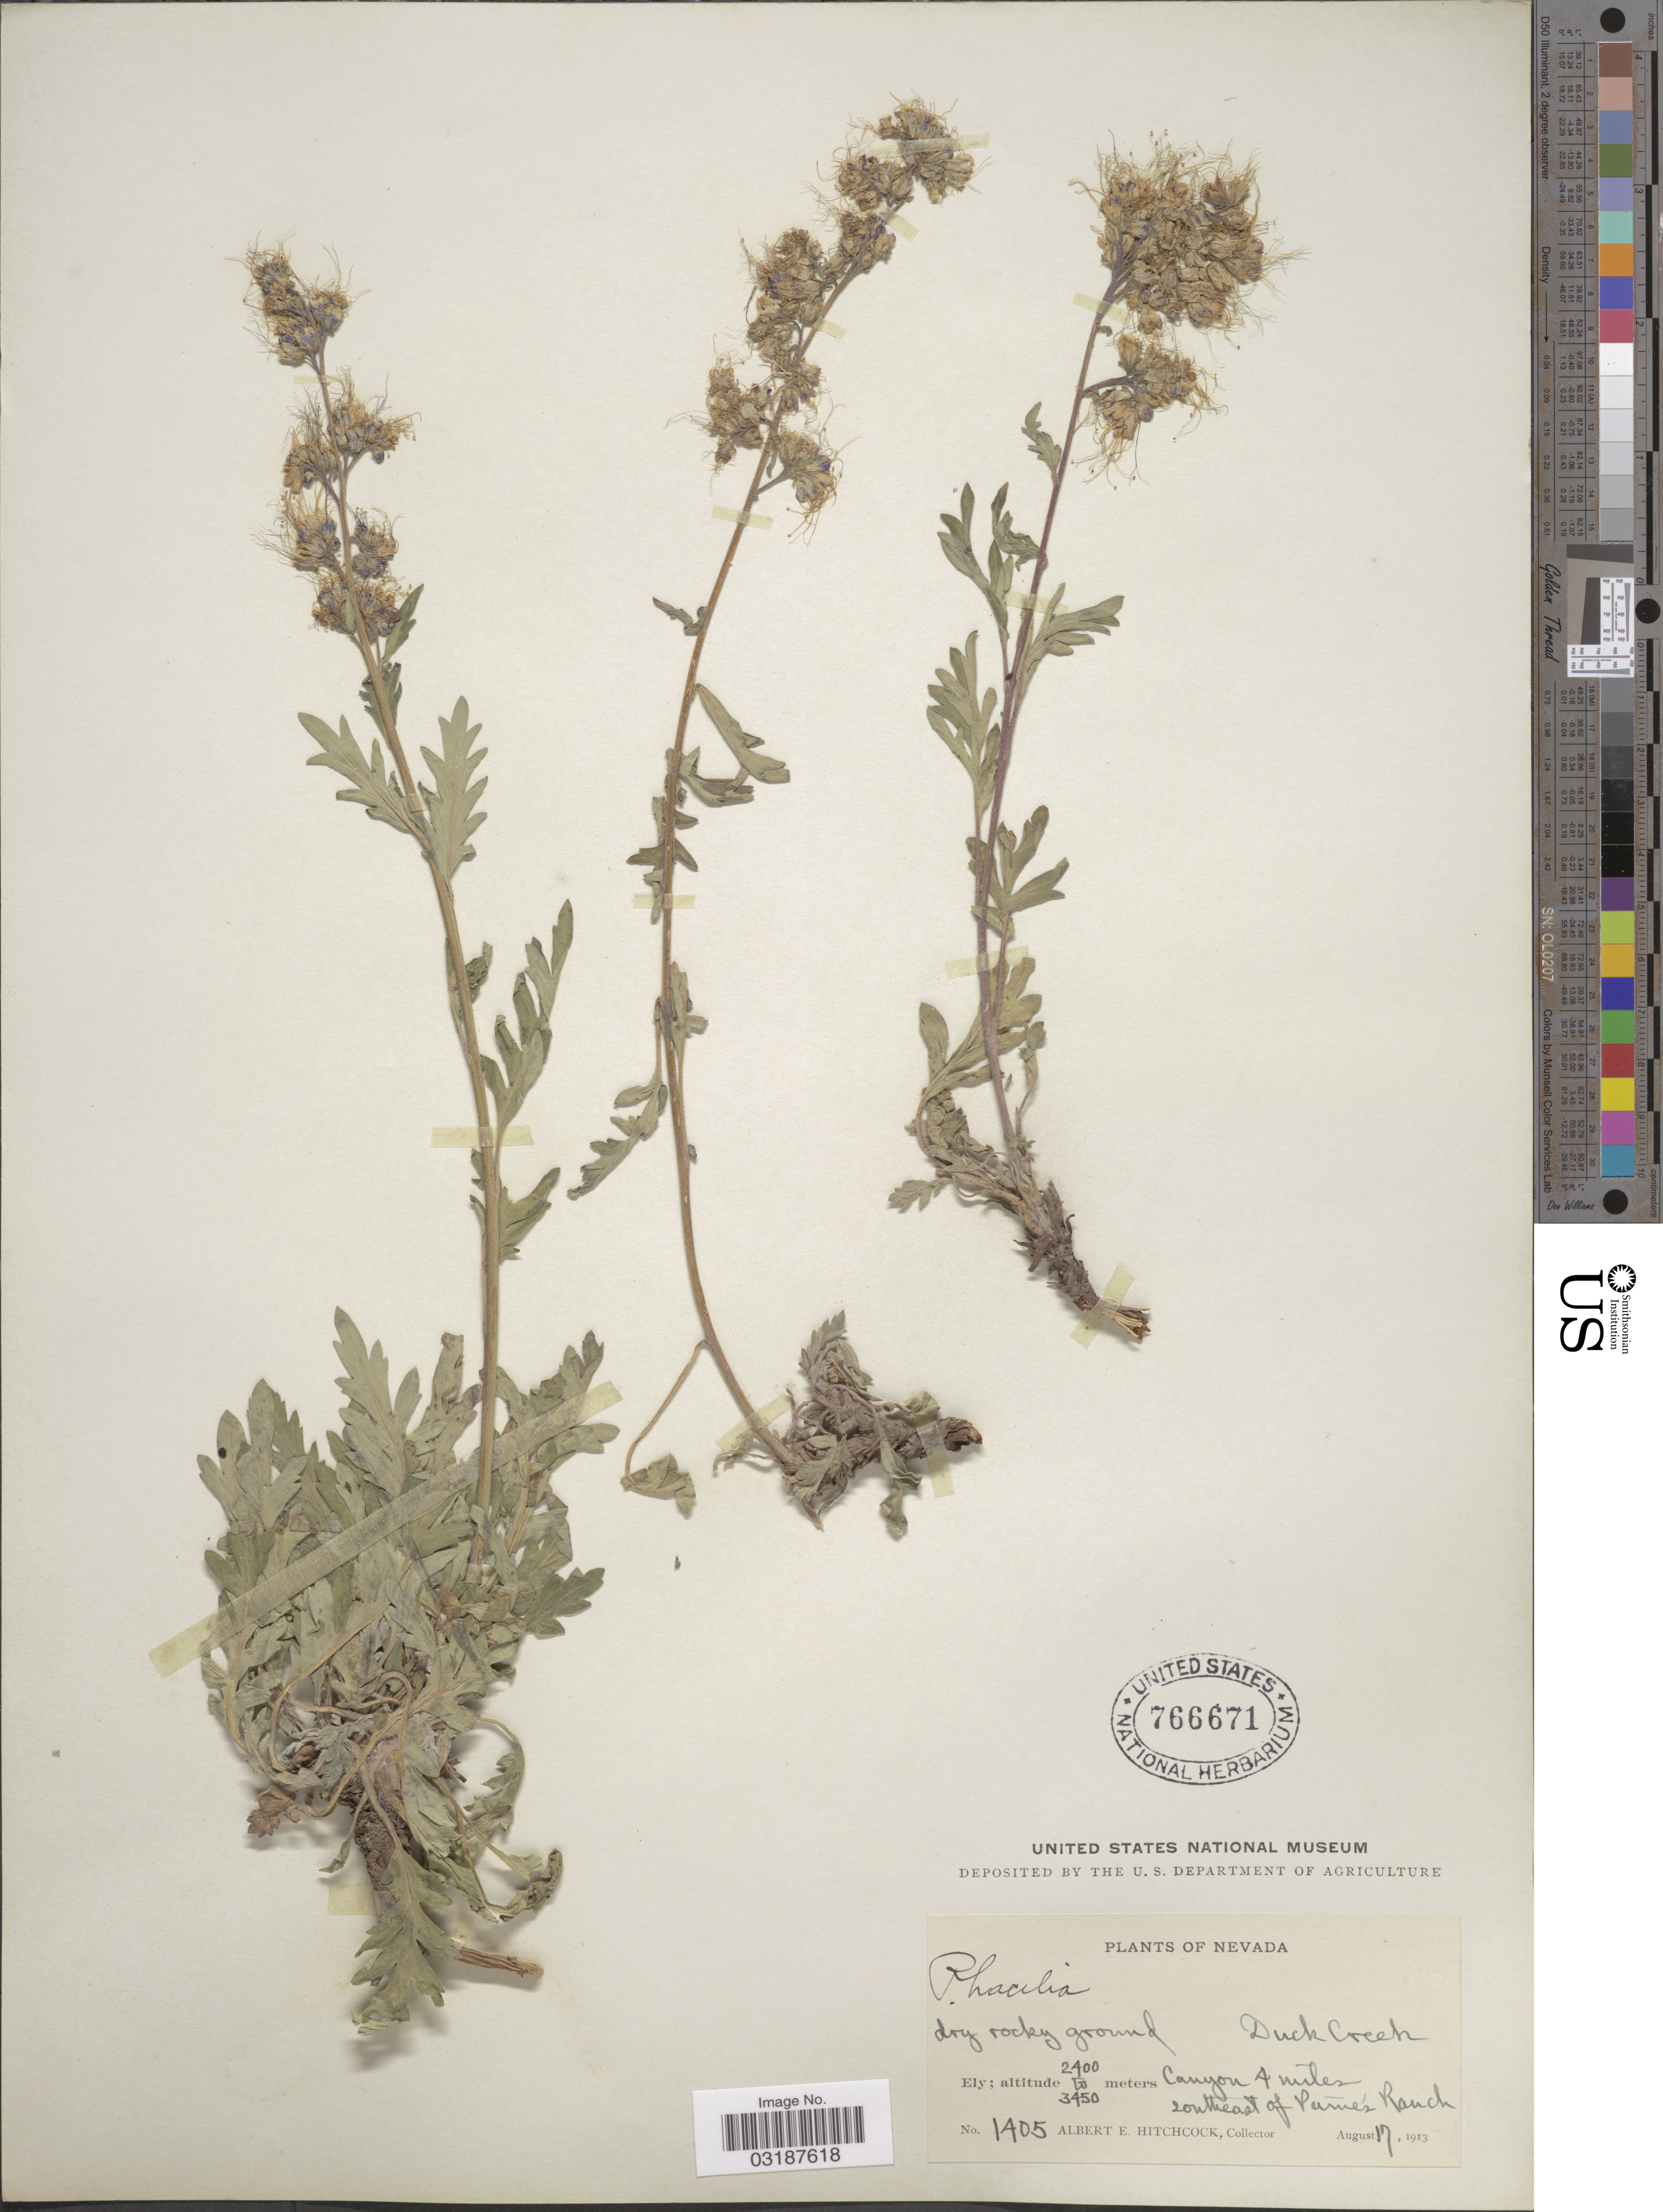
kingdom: Plantae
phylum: Tracheophyta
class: Magnoliopsida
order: Boraginales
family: Hydrophyllaceae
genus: Phacelia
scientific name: Phacelia sericea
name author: (Graham) A. Gray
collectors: A. Hitchcock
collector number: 1405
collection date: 1913-08-17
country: United States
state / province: Nevada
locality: Duck Creek, Canyon 4 miles southeast of Paine's Ranch, Ely.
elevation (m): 2400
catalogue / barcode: US 766671